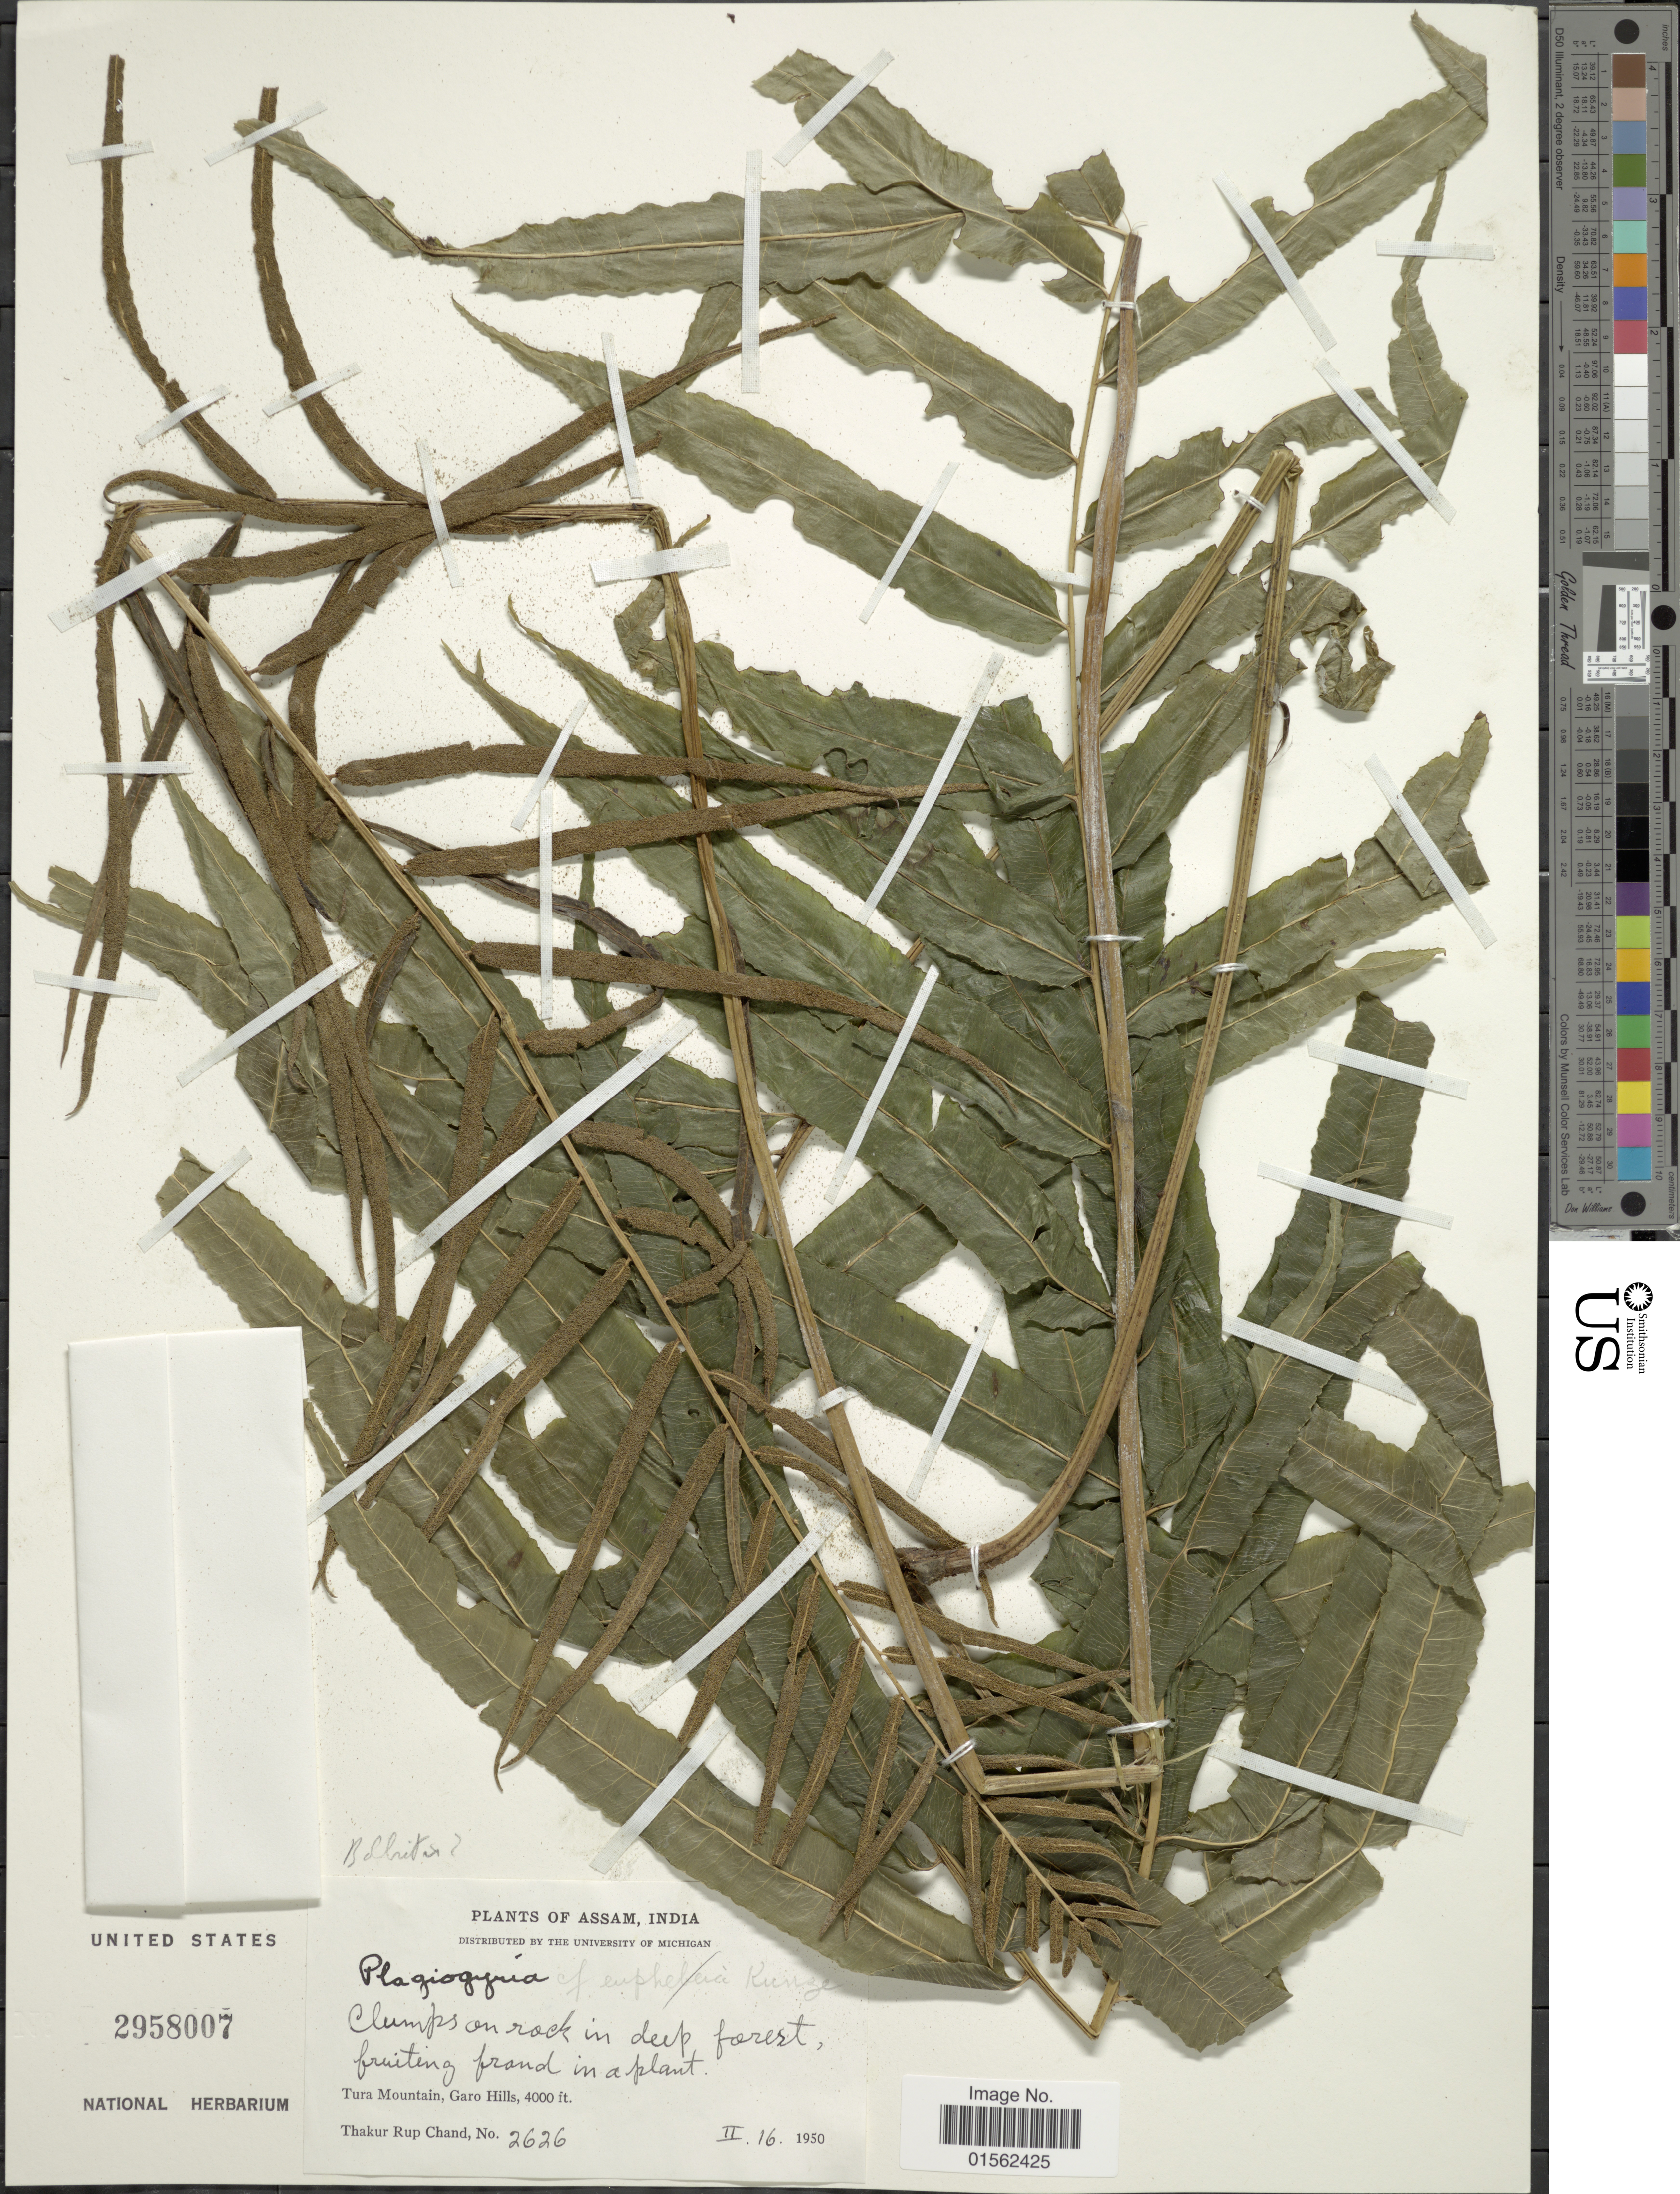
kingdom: Plantae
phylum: Tracheophyta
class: Polypodiopsida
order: Polypodiales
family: Dryopteridaceae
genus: Bolbitis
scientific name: Bolbitis sp.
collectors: T. R. Chand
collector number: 2626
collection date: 1950-02-16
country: India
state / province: Meghalaya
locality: Assam, India, Tura Mountain, Garo Hills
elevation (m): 1219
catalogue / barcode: US 2958007